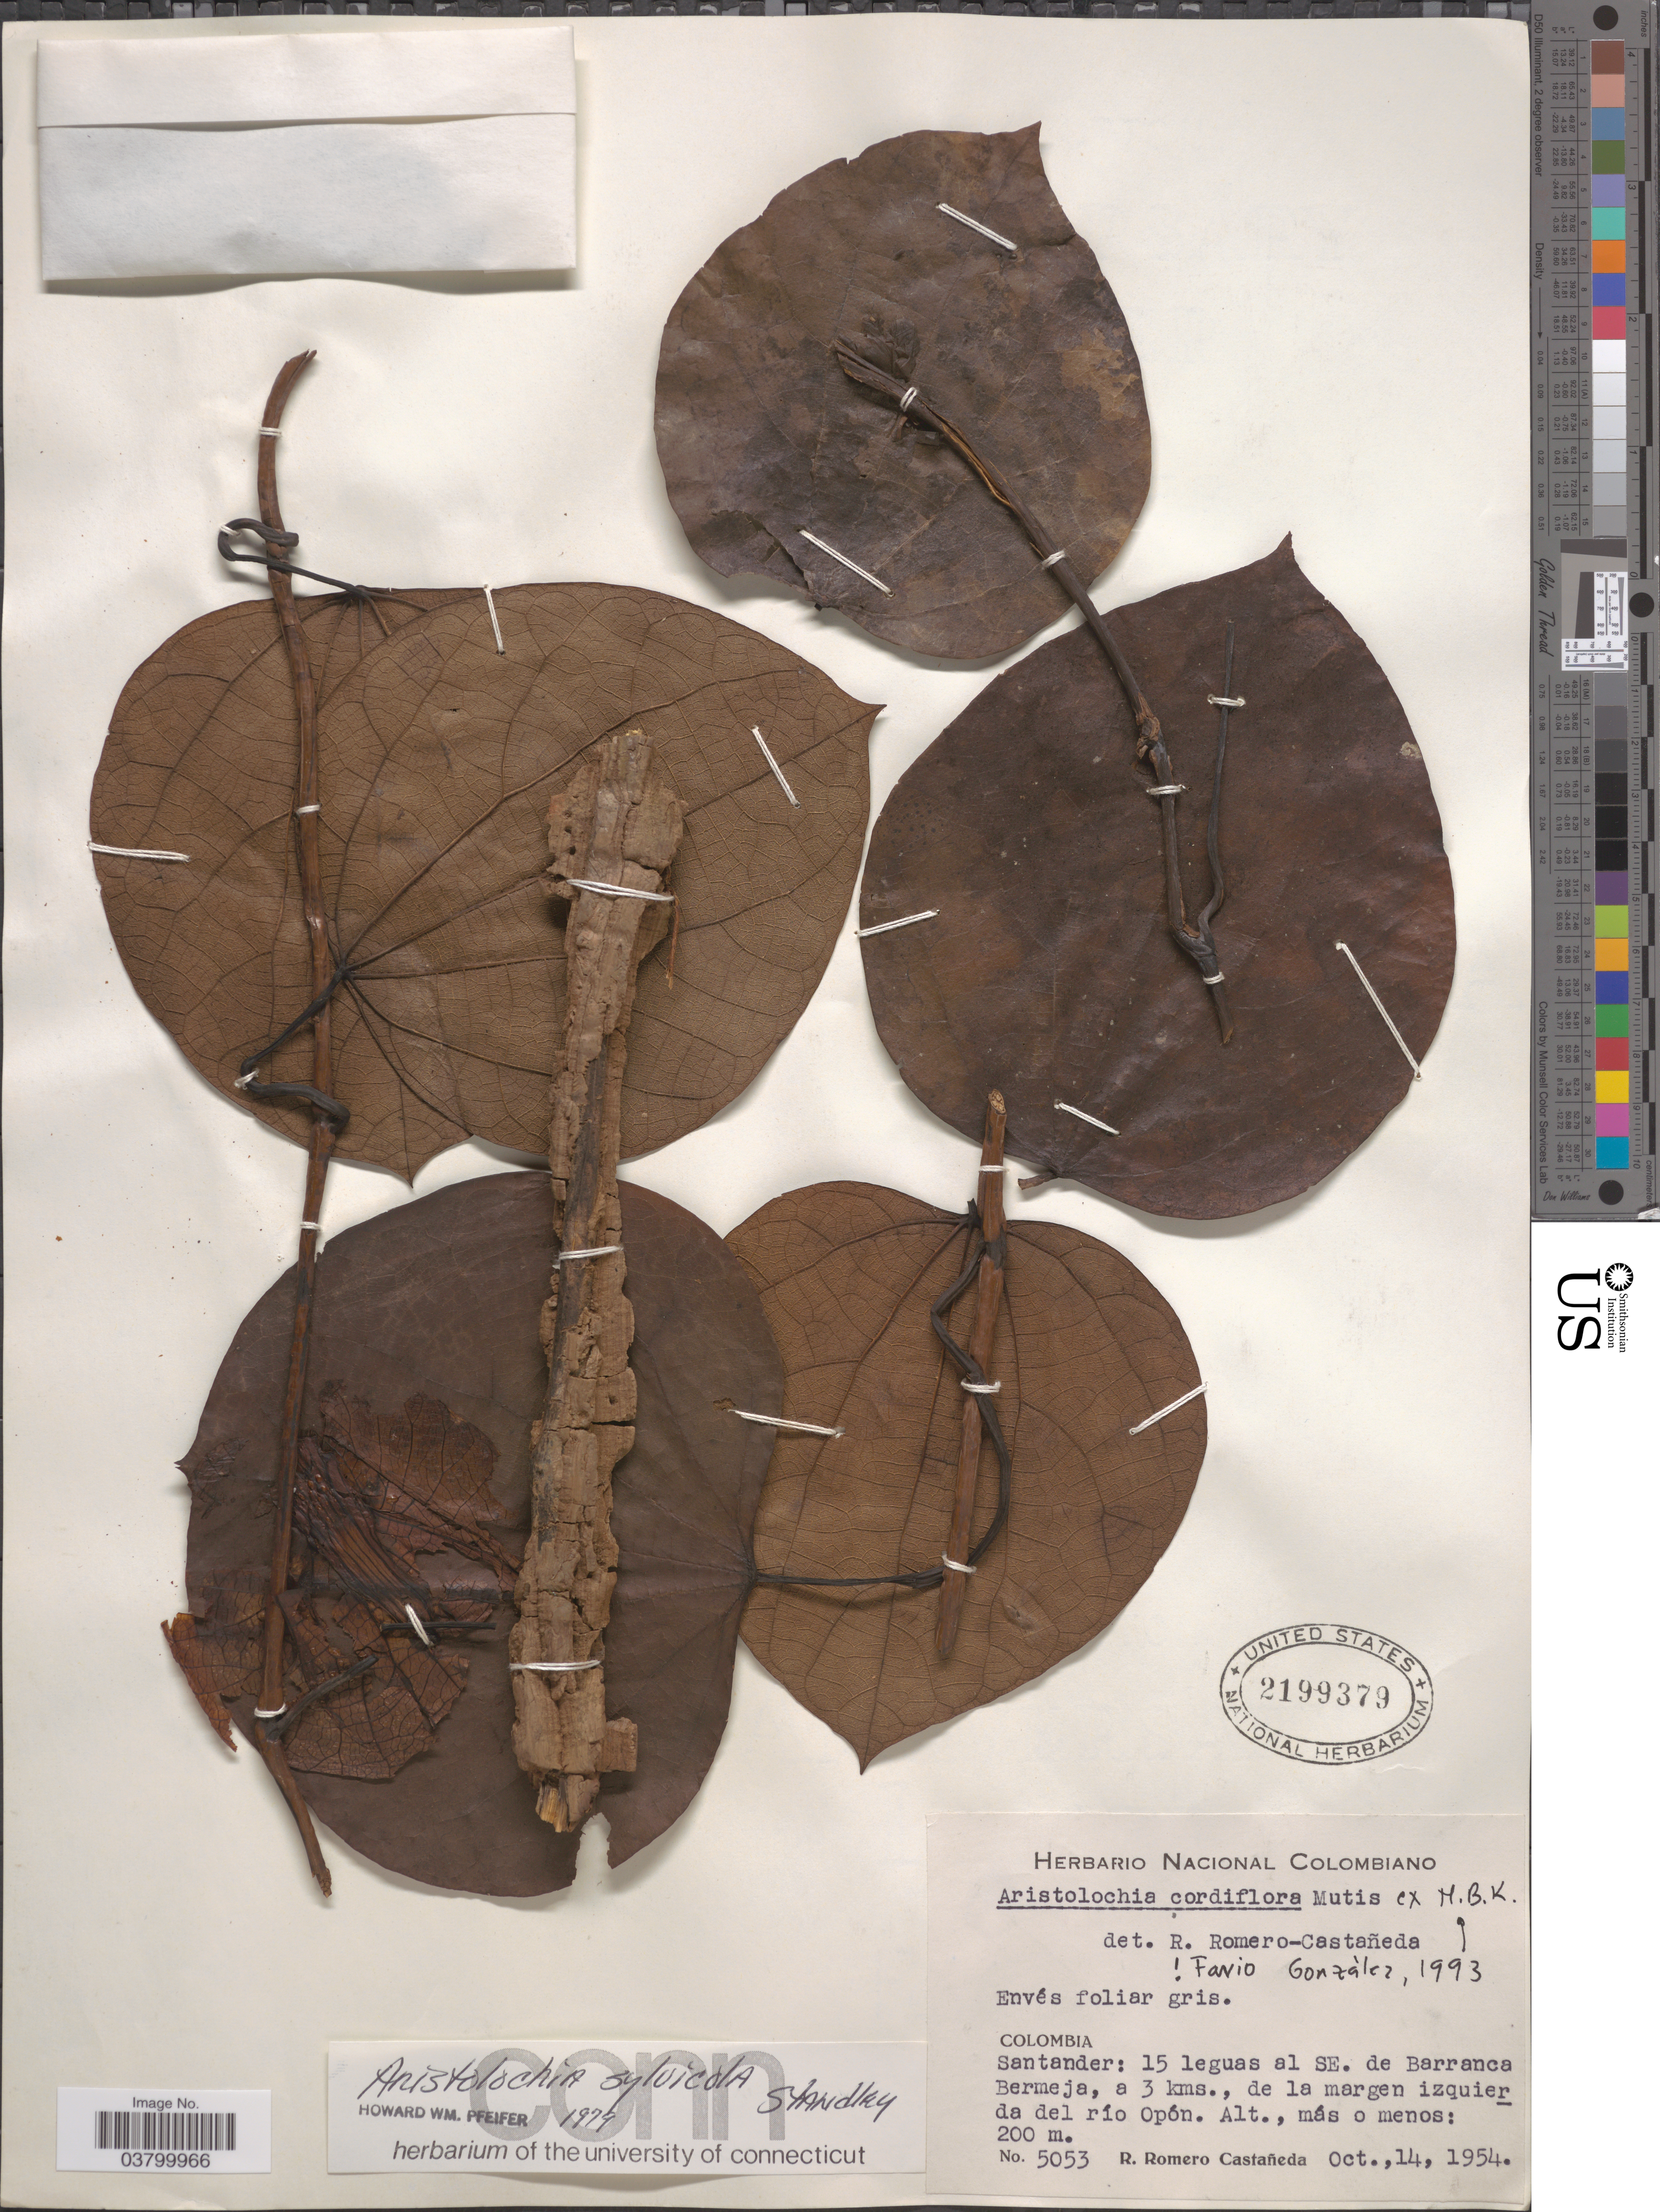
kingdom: Plantae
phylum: Tracheophyta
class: Magnoliopsida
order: Piperales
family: Aristolochiaceae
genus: Aristolochia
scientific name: Aristolochia cordiflora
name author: Mutis ex Kunth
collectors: R. Romero Castañeda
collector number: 5053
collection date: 1954-10-14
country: Colombia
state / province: Santander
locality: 15 leguas al SE. de Barranca Bermeja, a 3 kms., de la margen izquierda del río Opón.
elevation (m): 200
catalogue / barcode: US 2199379